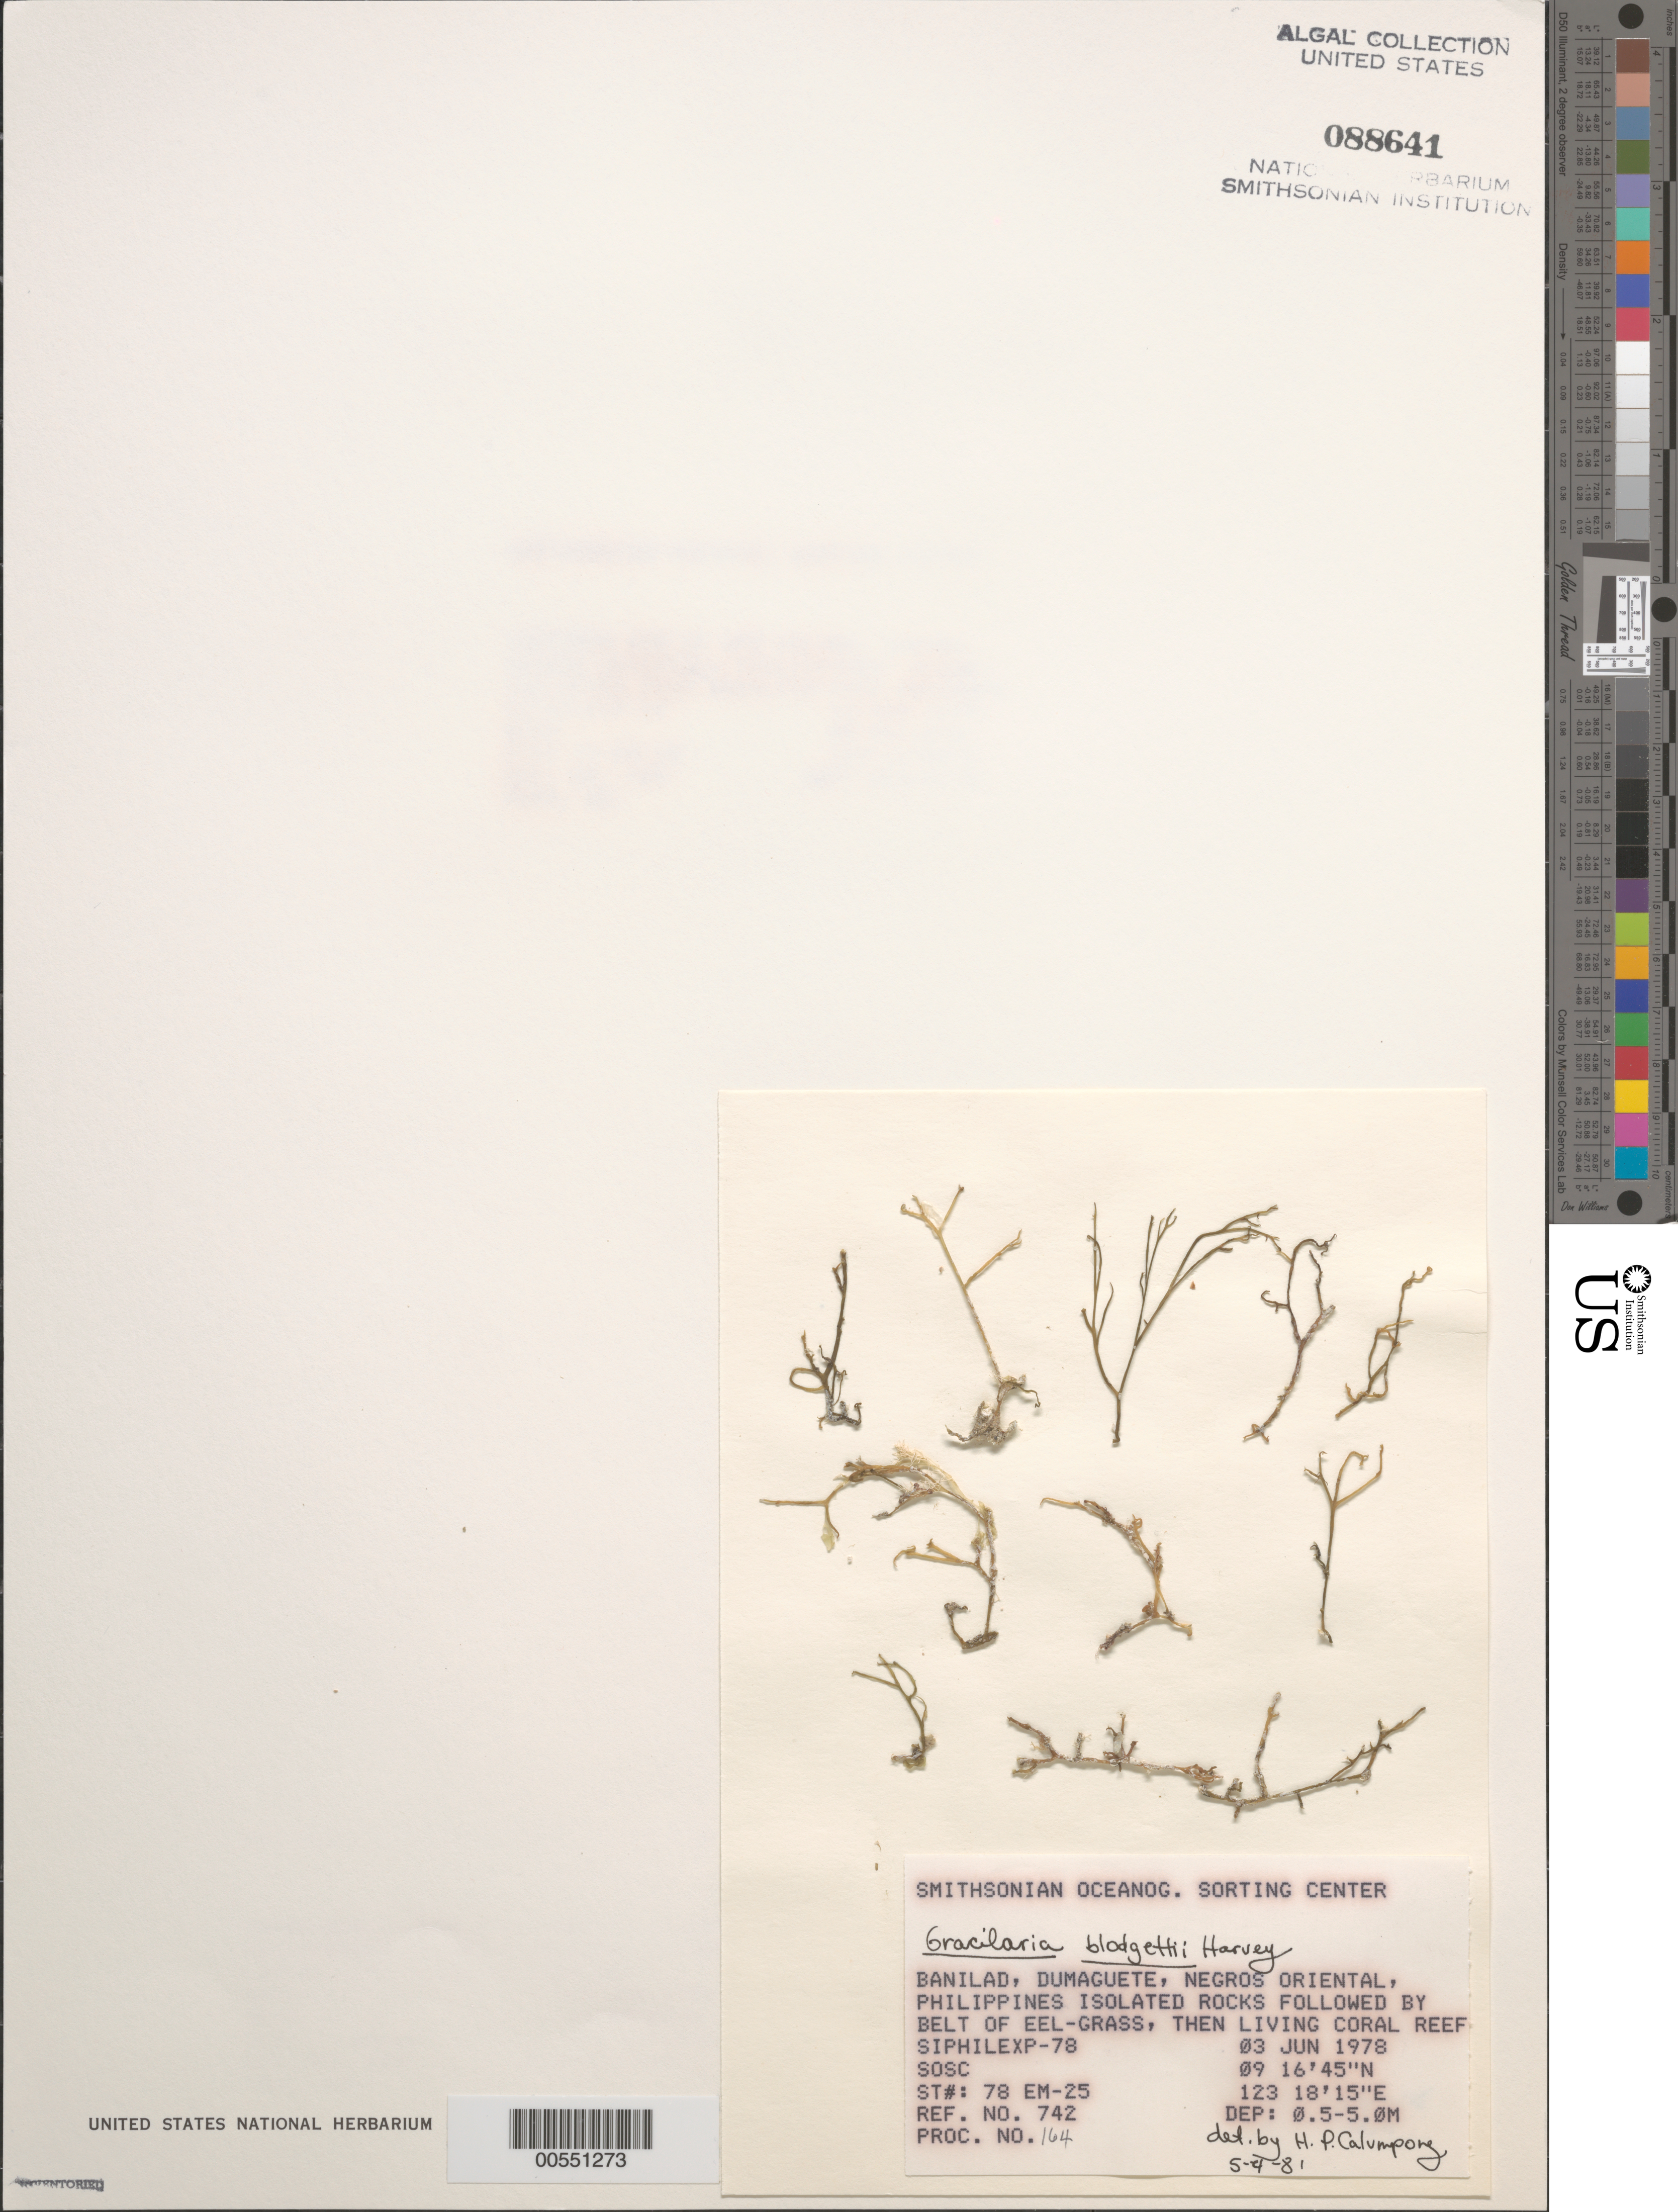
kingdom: Plantae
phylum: Rhodophyta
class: Florideophyceae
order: Gracilariales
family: Gracilariaceae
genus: Gracilaria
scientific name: Gracilaria blodgettii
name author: Harv.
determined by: Calumpong, H. P.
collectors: SOSC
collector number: Station 78 Em-25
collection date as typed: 03 Jun 1978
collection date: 1978-06-03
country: Philippines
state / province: Central Visayas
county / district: Negros Oriental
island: Negros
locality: Banilad, Dumaguete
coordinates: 09 16'45"N, 123 18'15"E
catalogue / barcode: US 88641